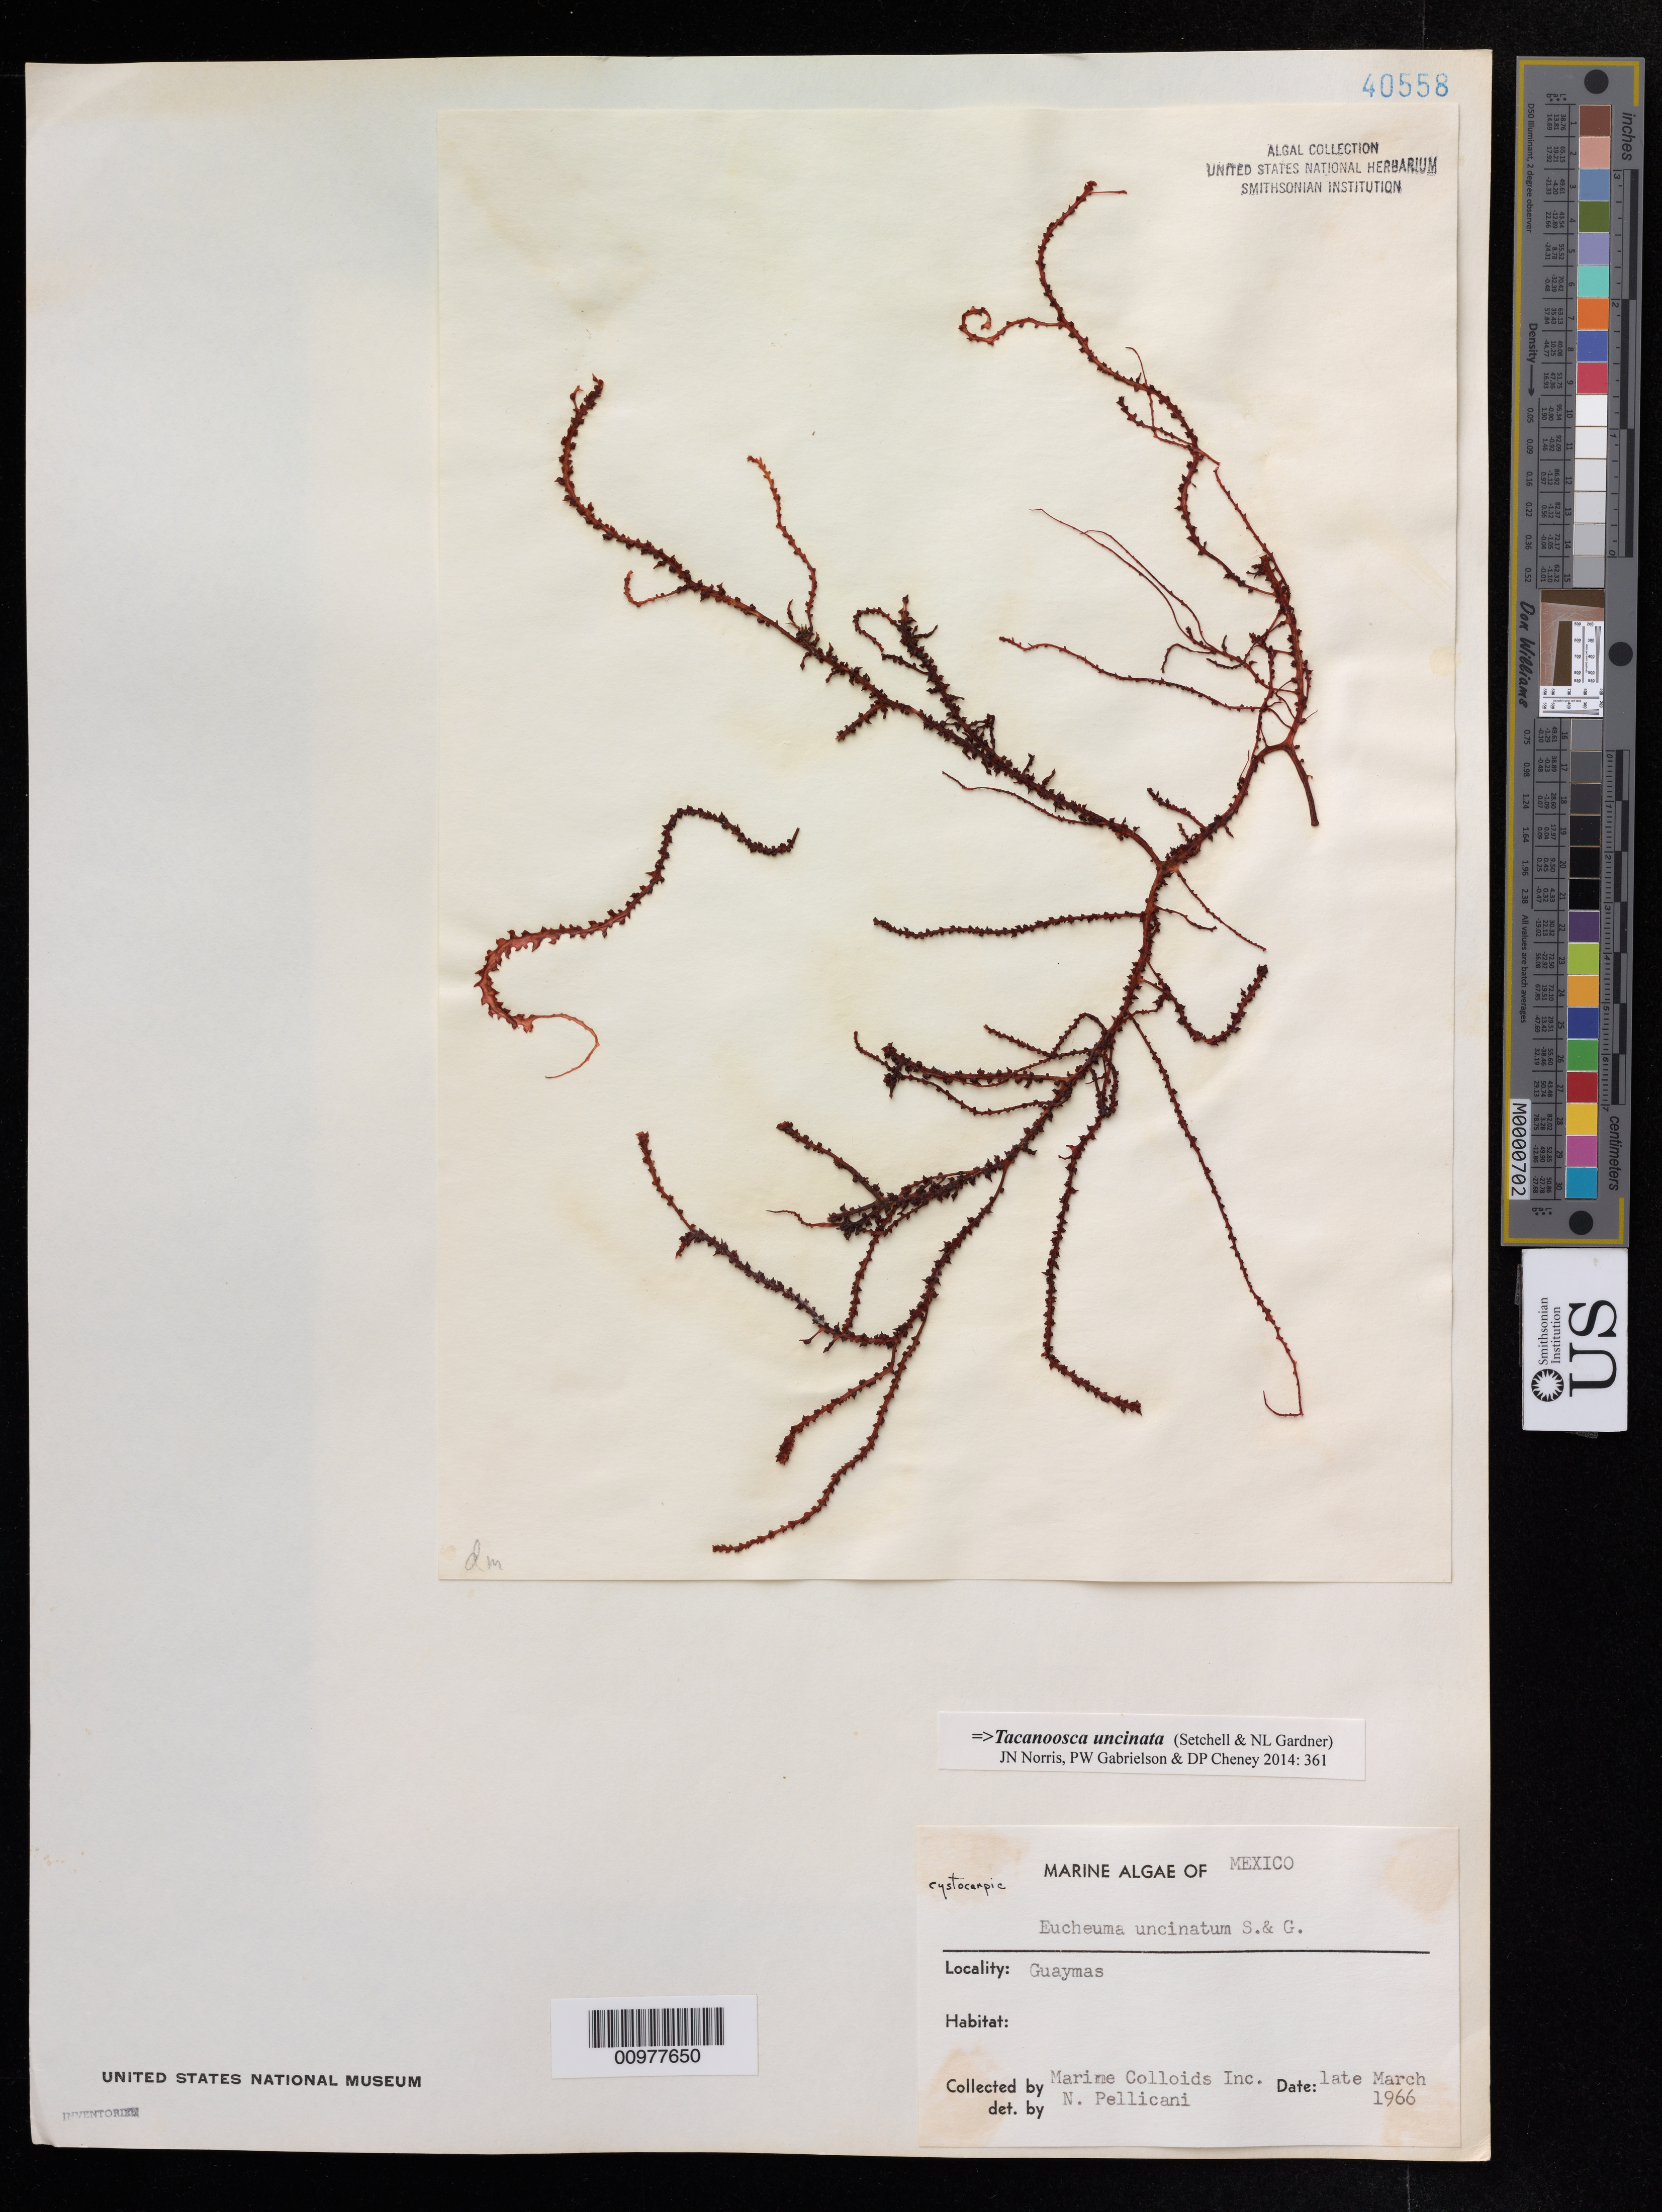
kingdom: Plantae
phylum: Rhodophyta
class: Florideophyceae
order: Gigartinales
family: Solieriaceae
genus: Eucheuma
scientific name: Eucheuma uncinatum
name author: Setch. & N.L. Gardner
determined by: Pellicani, N.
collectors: Marine Colloids Inc.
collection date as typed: late Mar 1966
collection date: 1966-03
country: Mexico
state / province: Sonora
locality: Guaymas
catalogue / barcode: US 40558